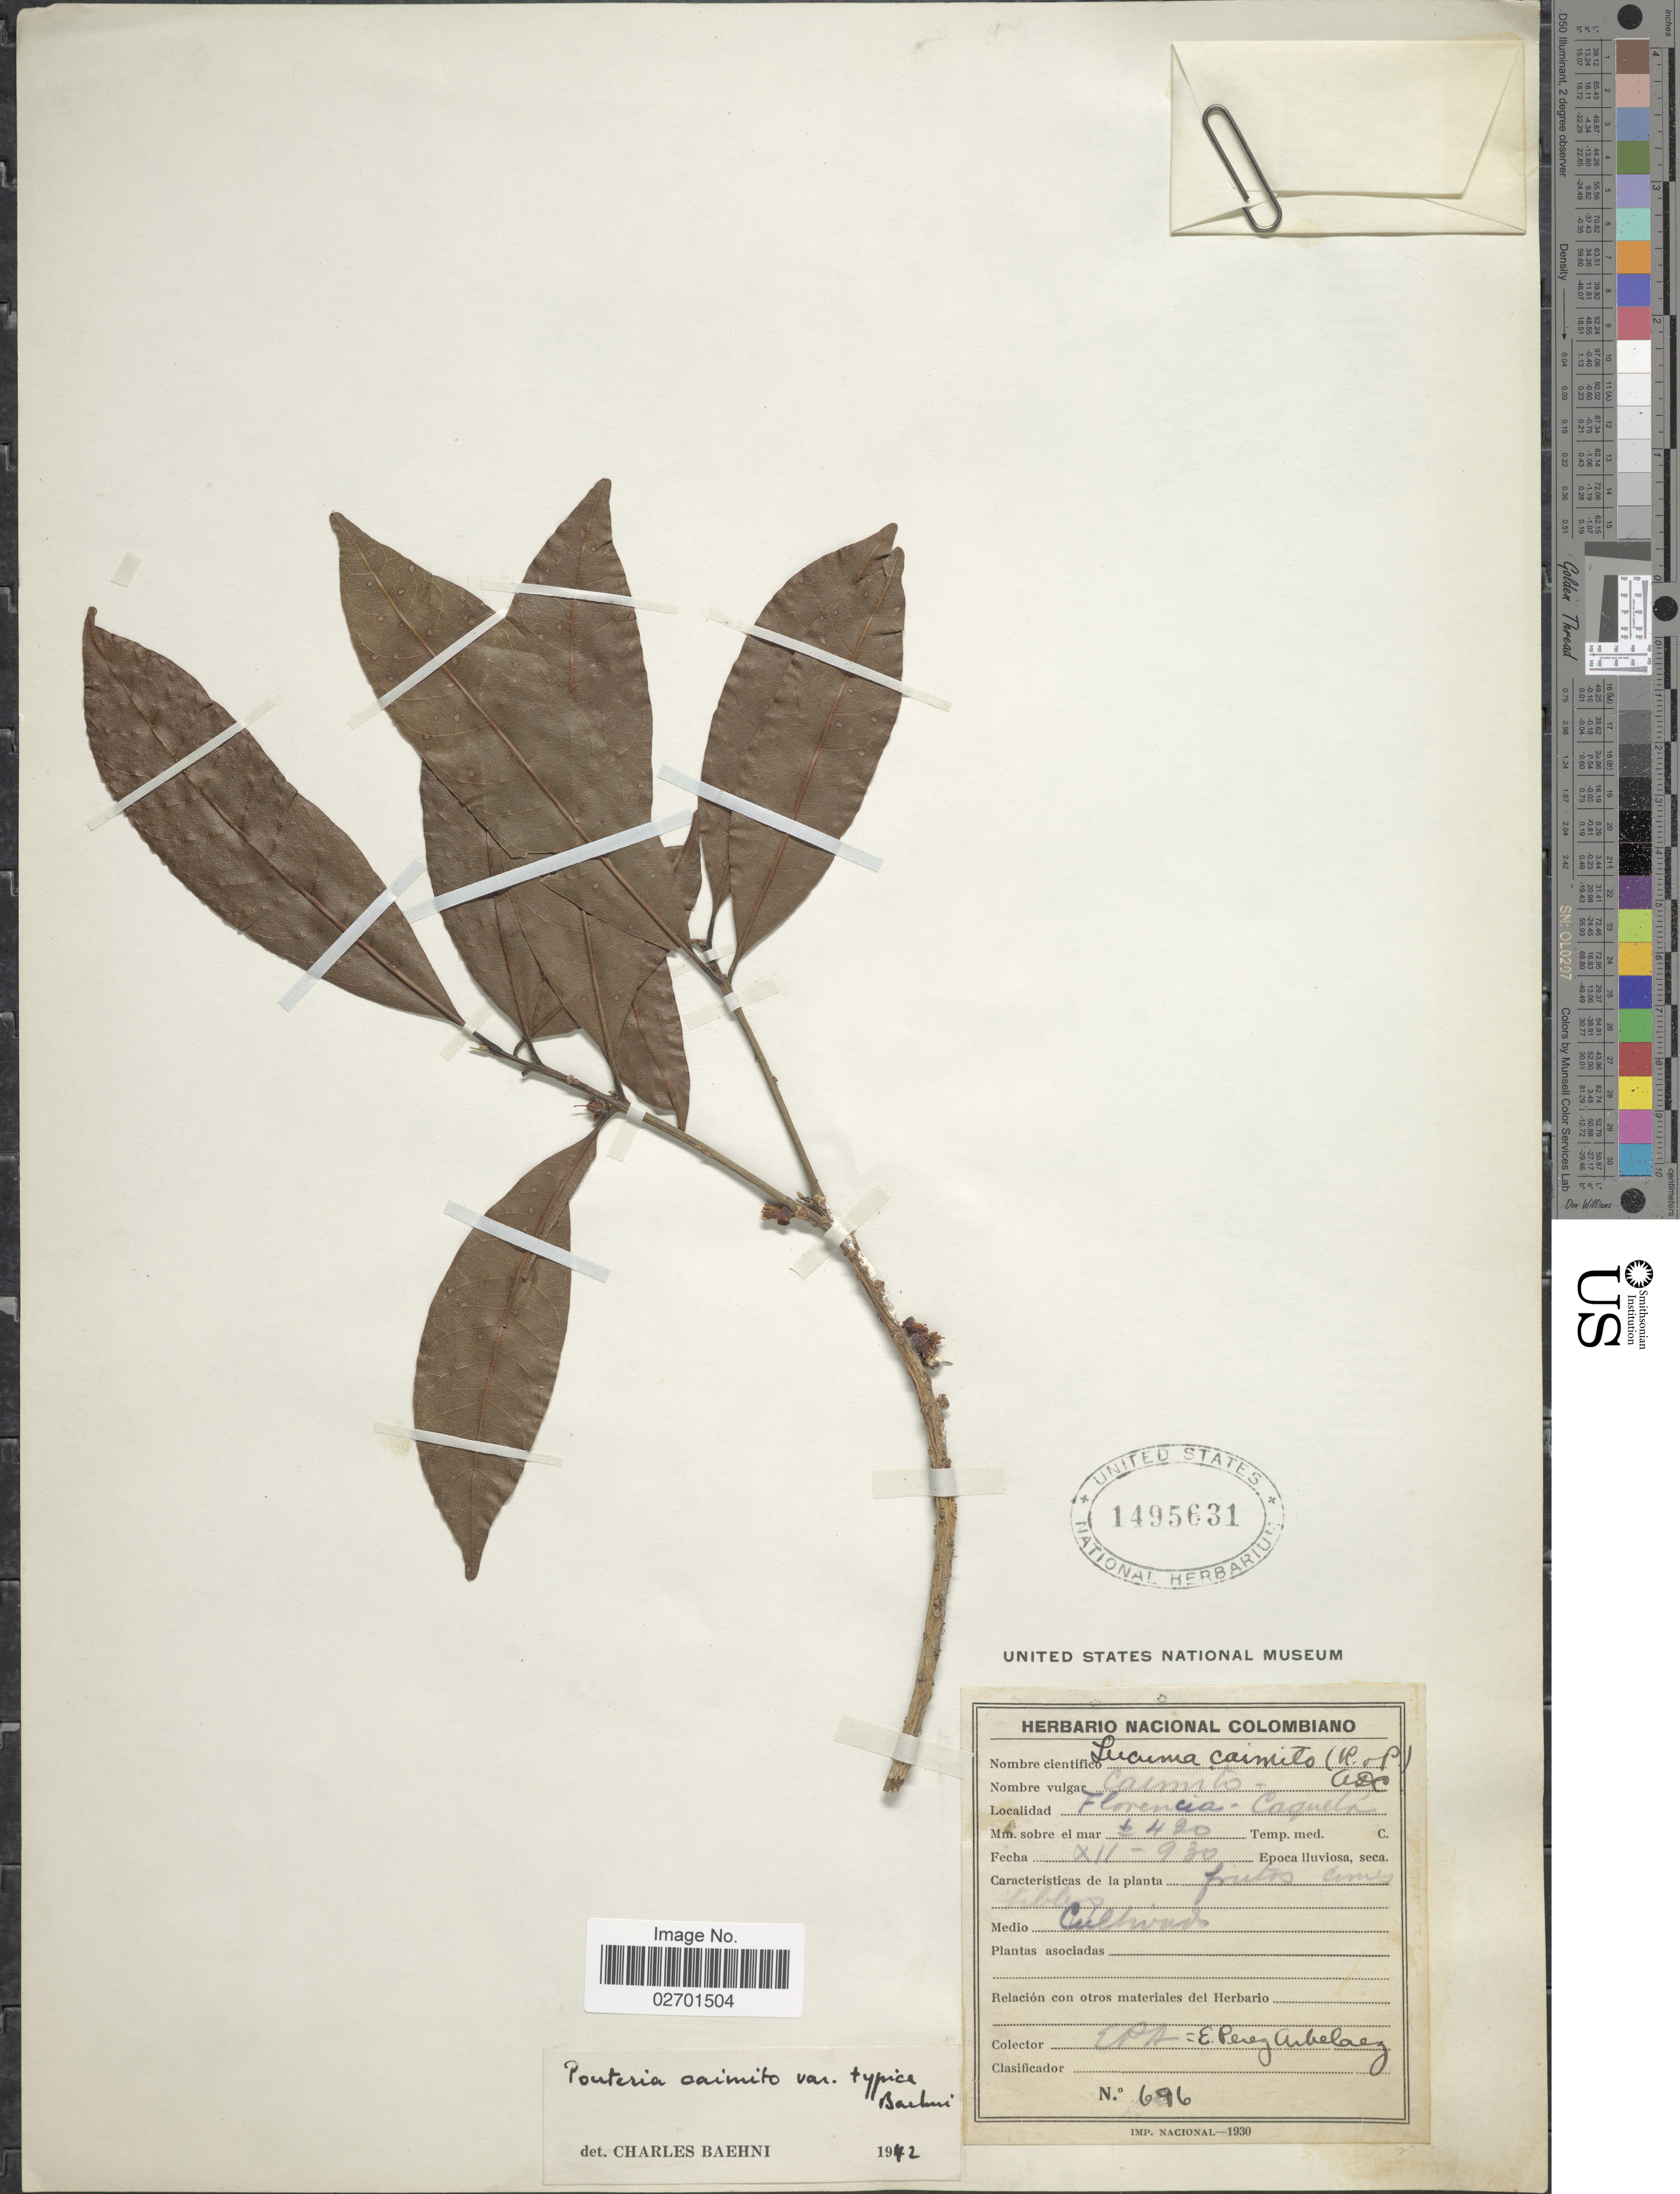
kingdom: Plantae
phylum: Tracheophyta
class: Magnoliopsida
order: Ericales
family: Sapotaceae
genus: Pouteria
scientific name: Pouteria caimito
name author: (Ruiz & Pav.) Radlk.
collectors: E. Pérez Arbeláez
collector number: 696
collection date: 1930-12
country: Colombia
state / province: Caquetá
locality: Florencia-Caqueta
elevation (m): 420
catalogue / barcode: US 1495631